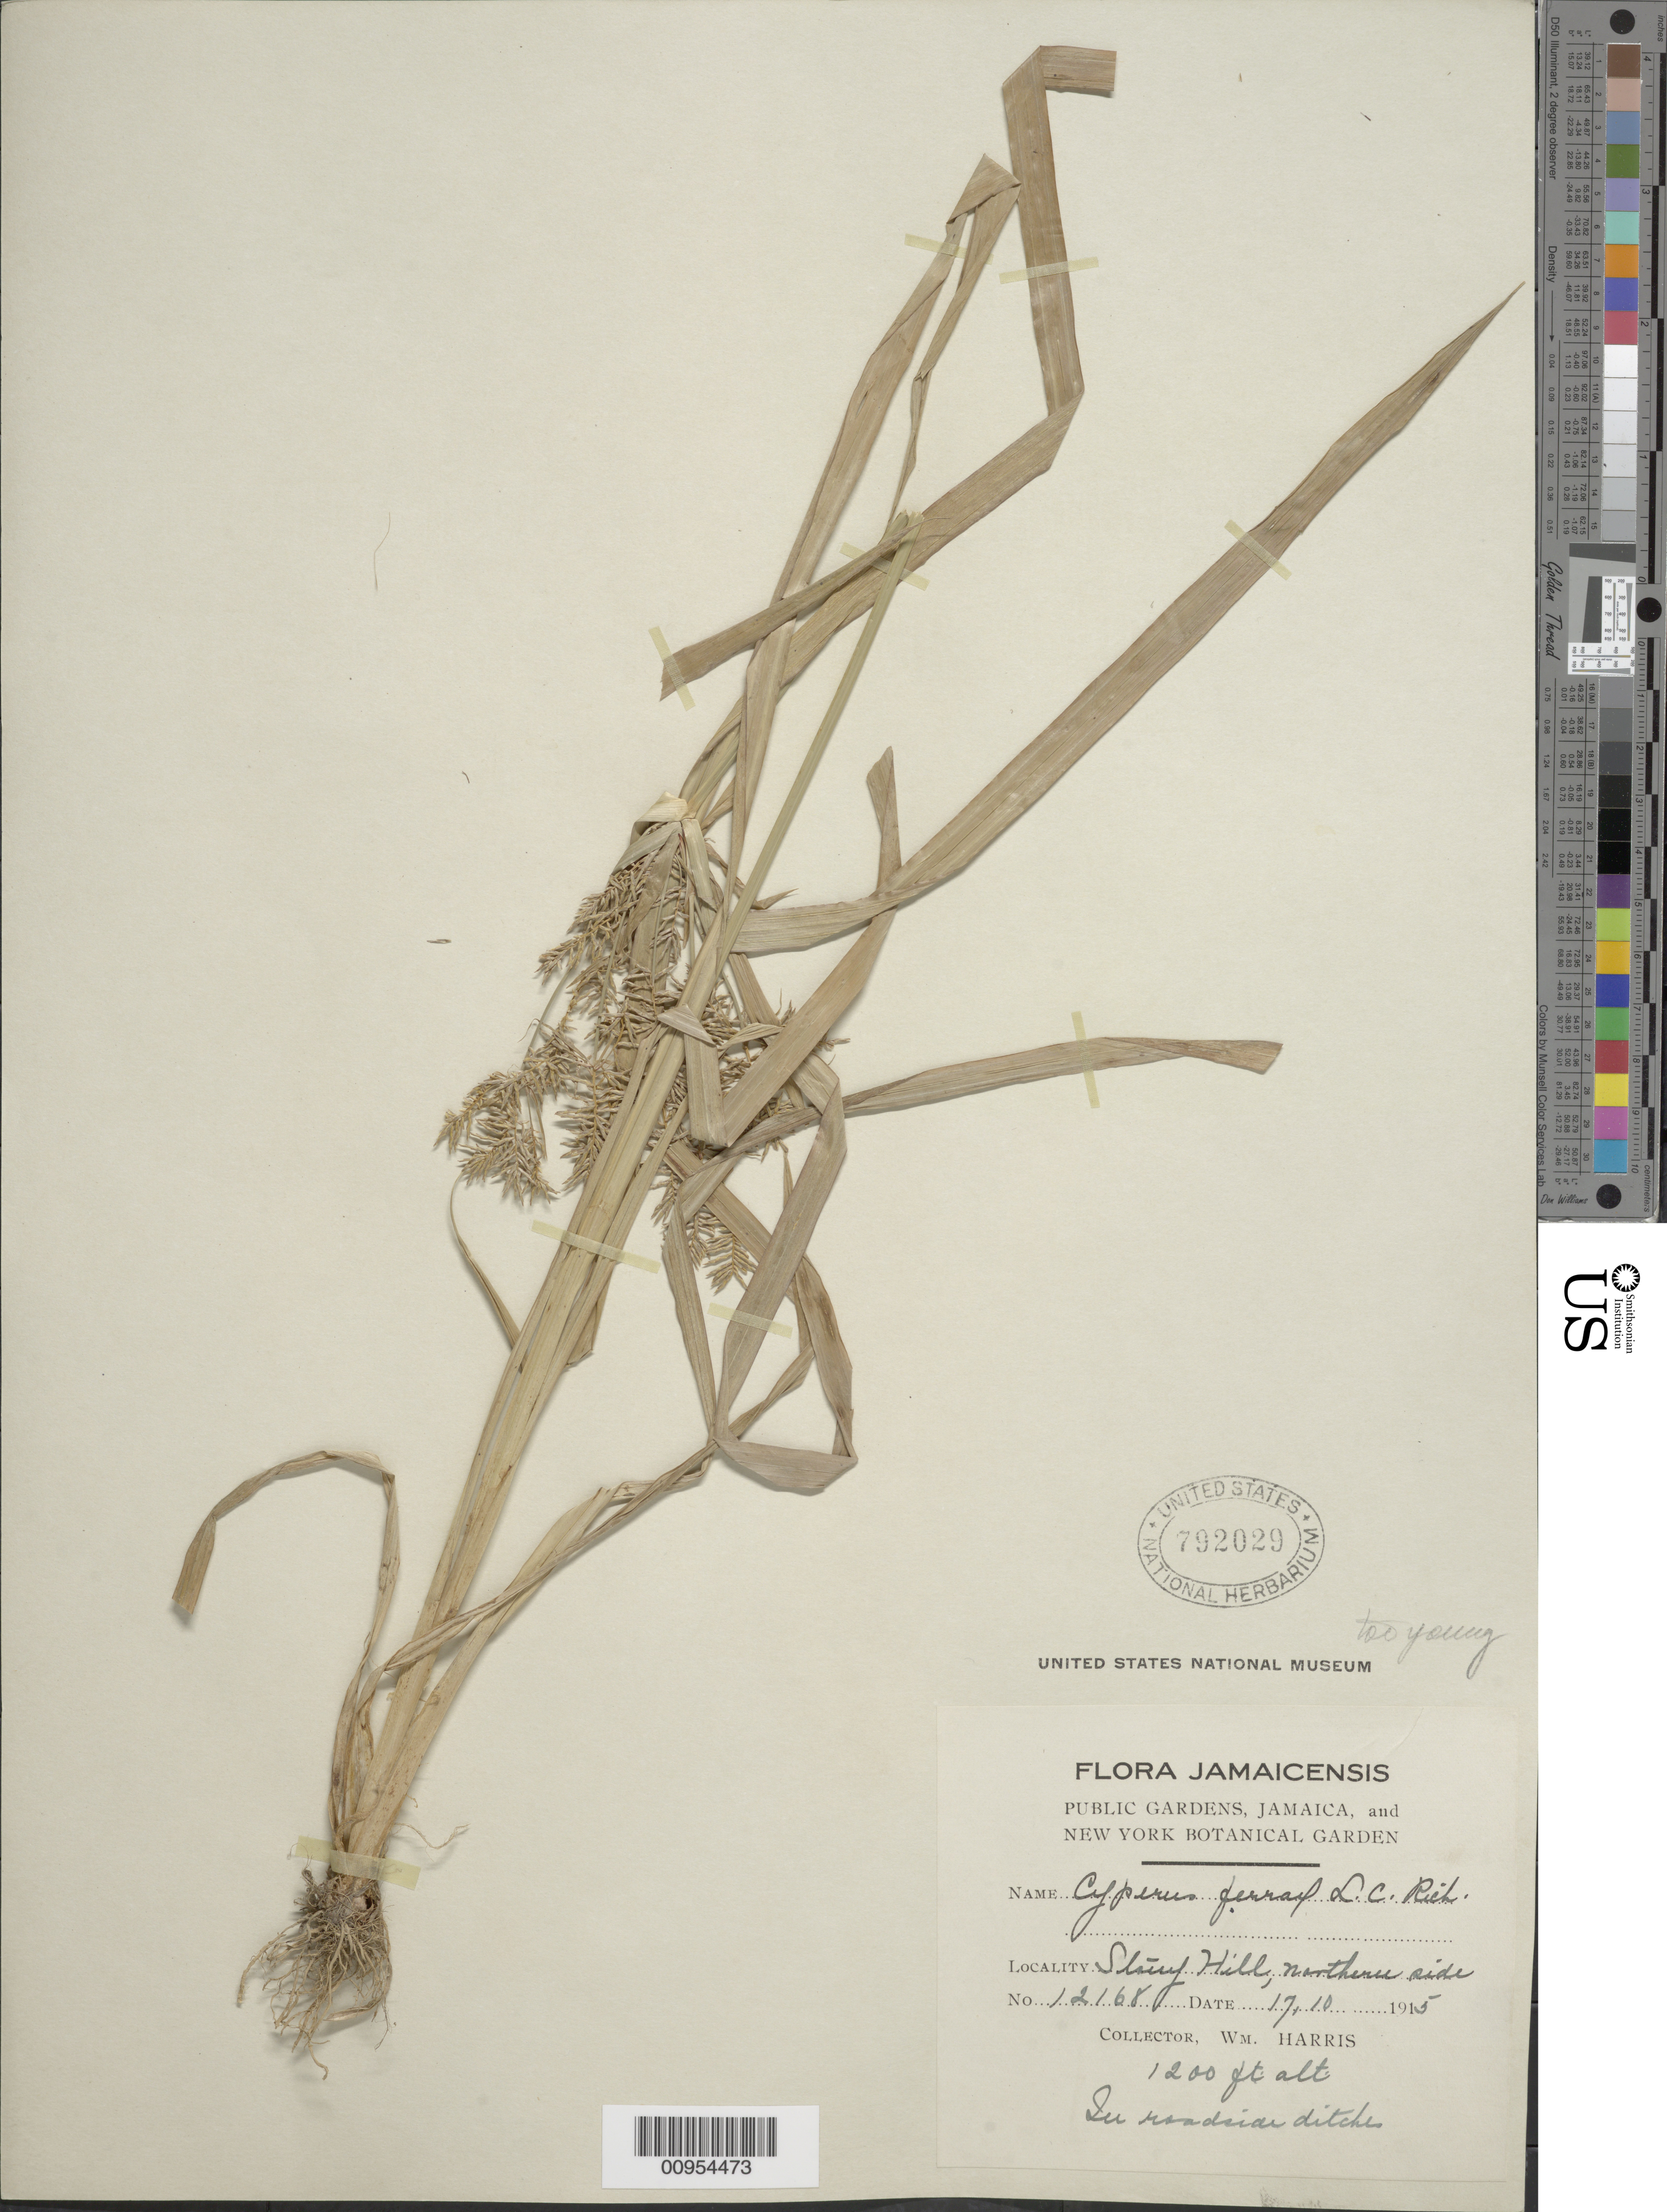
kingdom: Plantae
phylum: Tracheophyta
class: Liliopsida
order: Poales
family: Cyperaceae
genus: Cyperus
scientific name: Cyperus odoratus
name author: L.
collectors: W. H. Harris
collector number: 12168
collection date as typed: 17 Oct 1915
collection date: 1915-10-17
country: Jamaica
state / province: Saint Andrew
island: Jamaica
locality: Stony Hill, northern side, in roadside ditches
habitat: In roadside ditches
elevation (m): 366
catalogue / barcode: US 792029